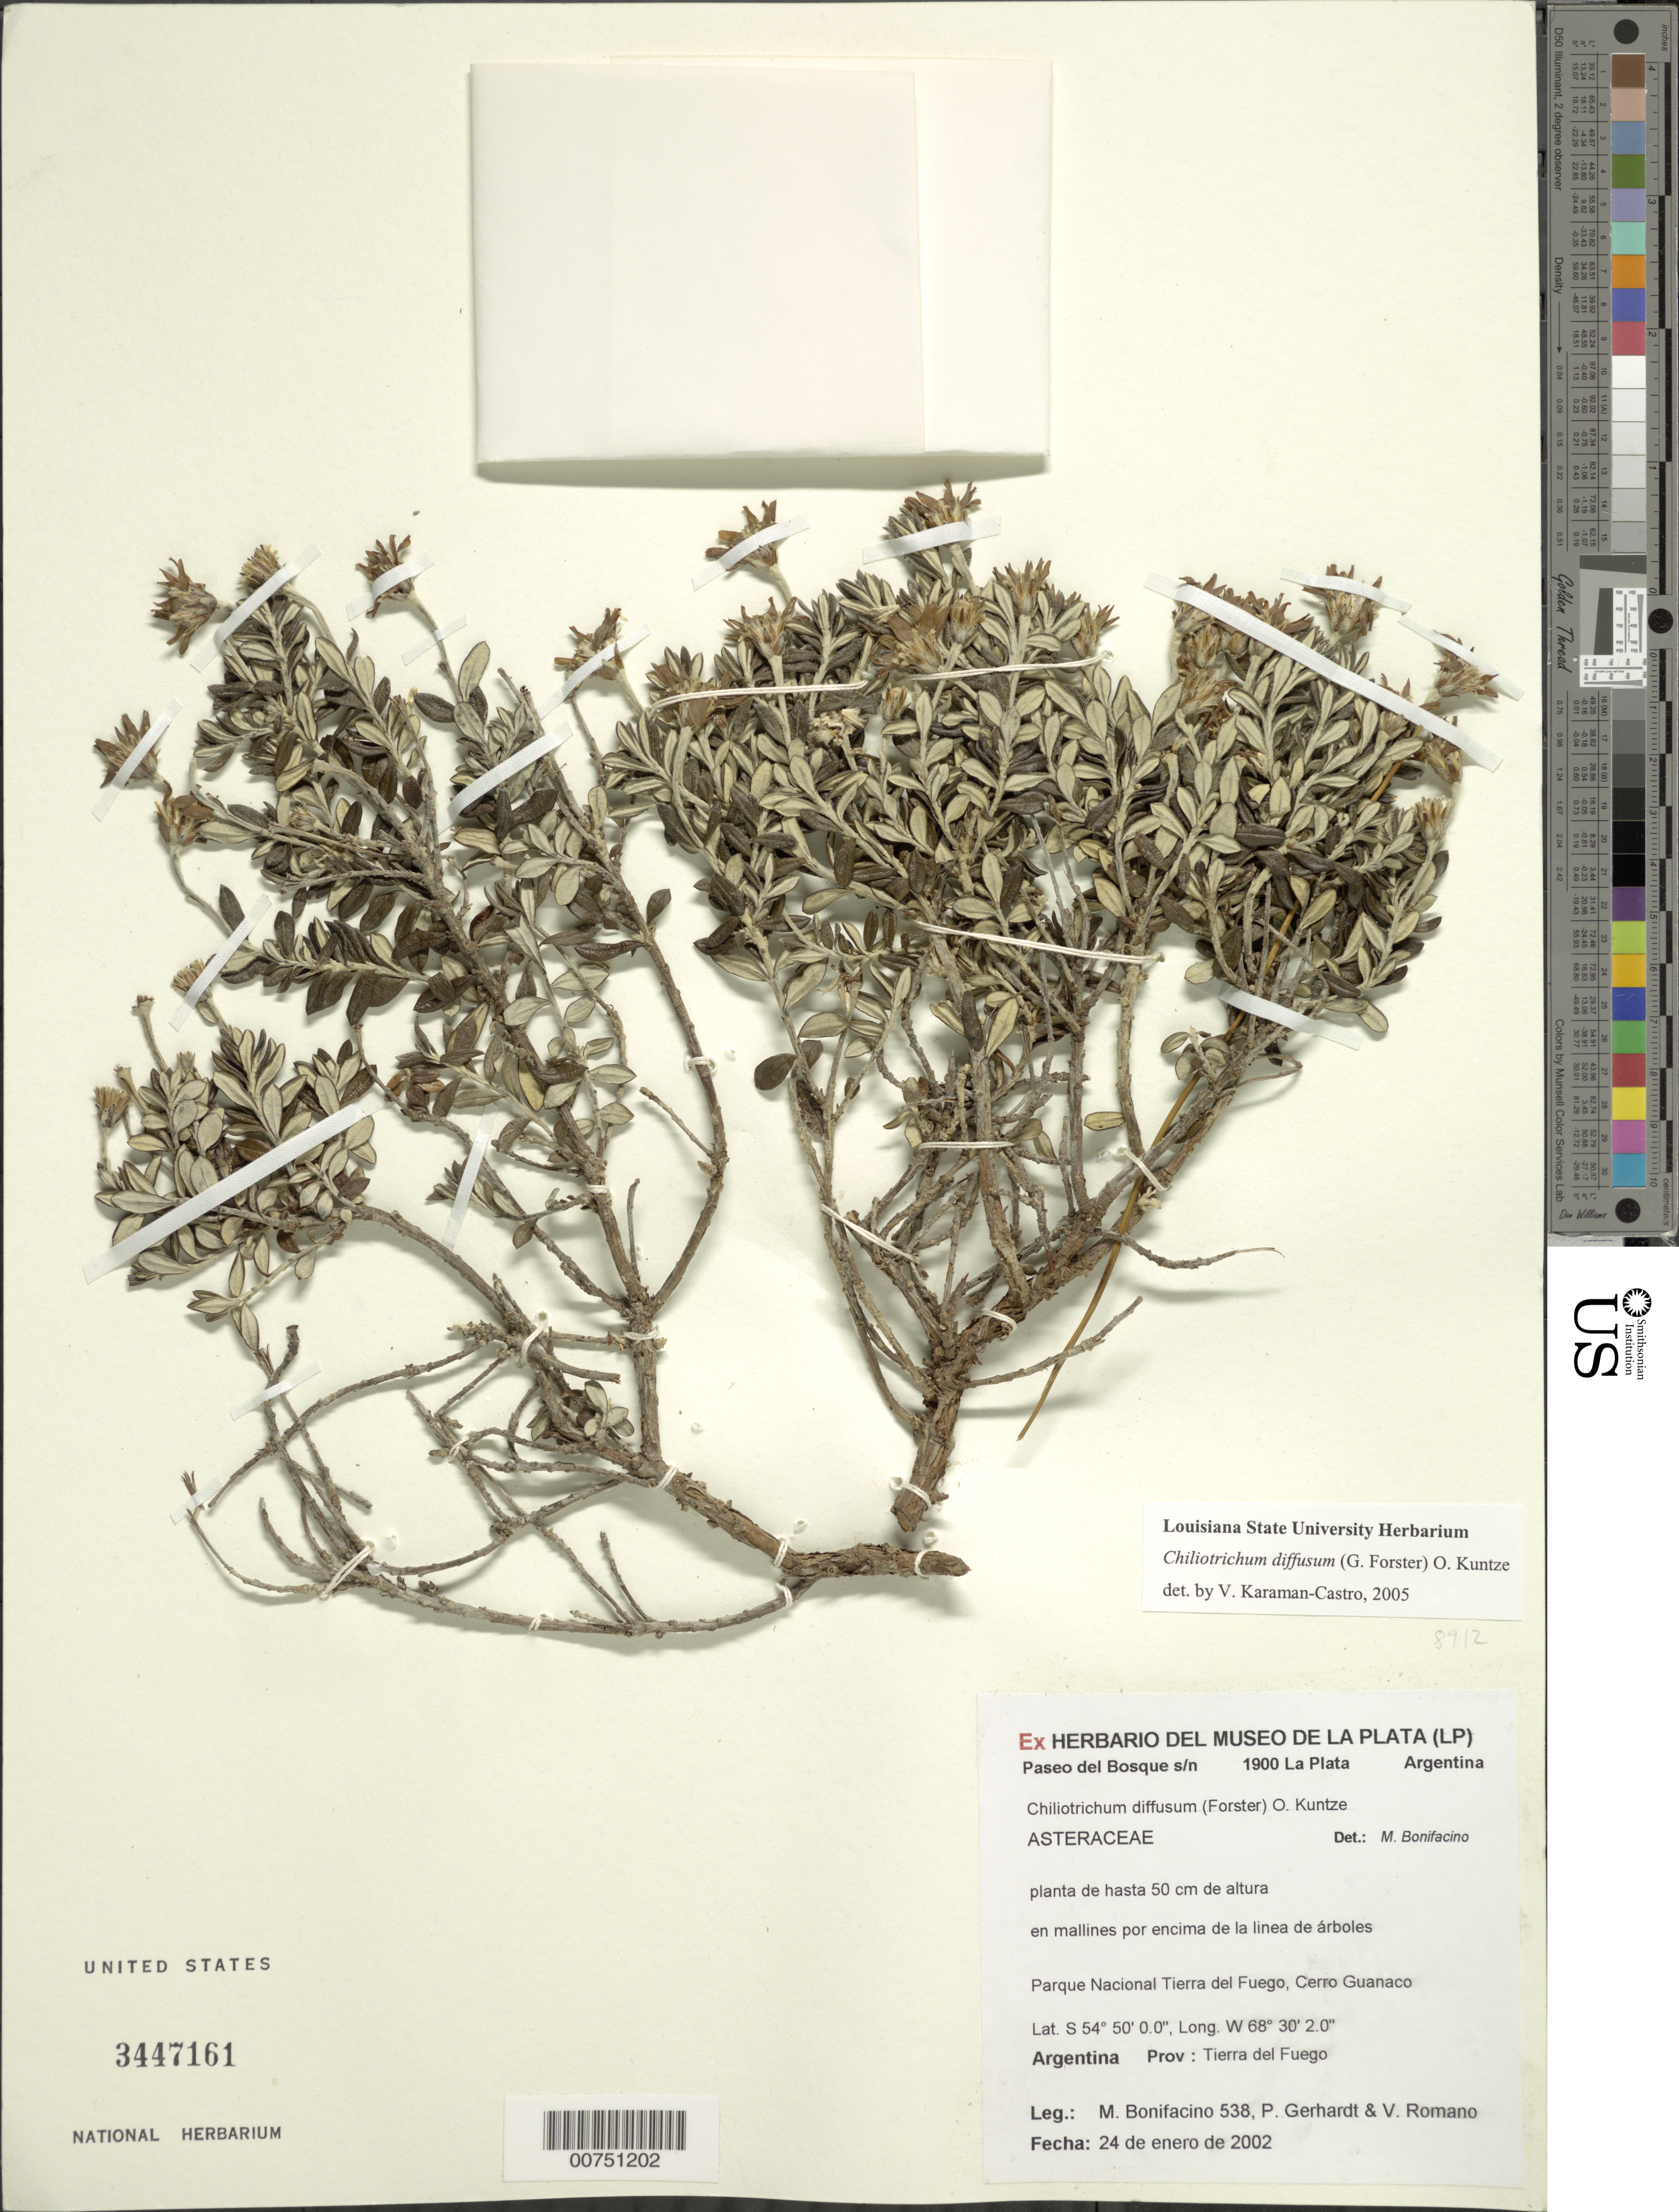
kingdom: Plantae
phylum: Tracheophyta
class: Magnoliopsida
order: Asterales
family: Asteraceae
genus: Chiliotrichum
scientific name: Chiliotrichum diffusum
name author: (G. Forst.) Kuntze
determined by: Bonifacino, José Mauricio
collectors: M. Bonifacino, P. Gerhardt & V. Romano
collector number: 0538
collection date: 2002-01-24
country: Argentina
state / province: Tierra del Fuego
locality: Parque Nacional Tierra del Fuego, Cerro Guanaco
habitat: Mallines por encima de la linea de arboles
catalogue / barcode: US 3447161